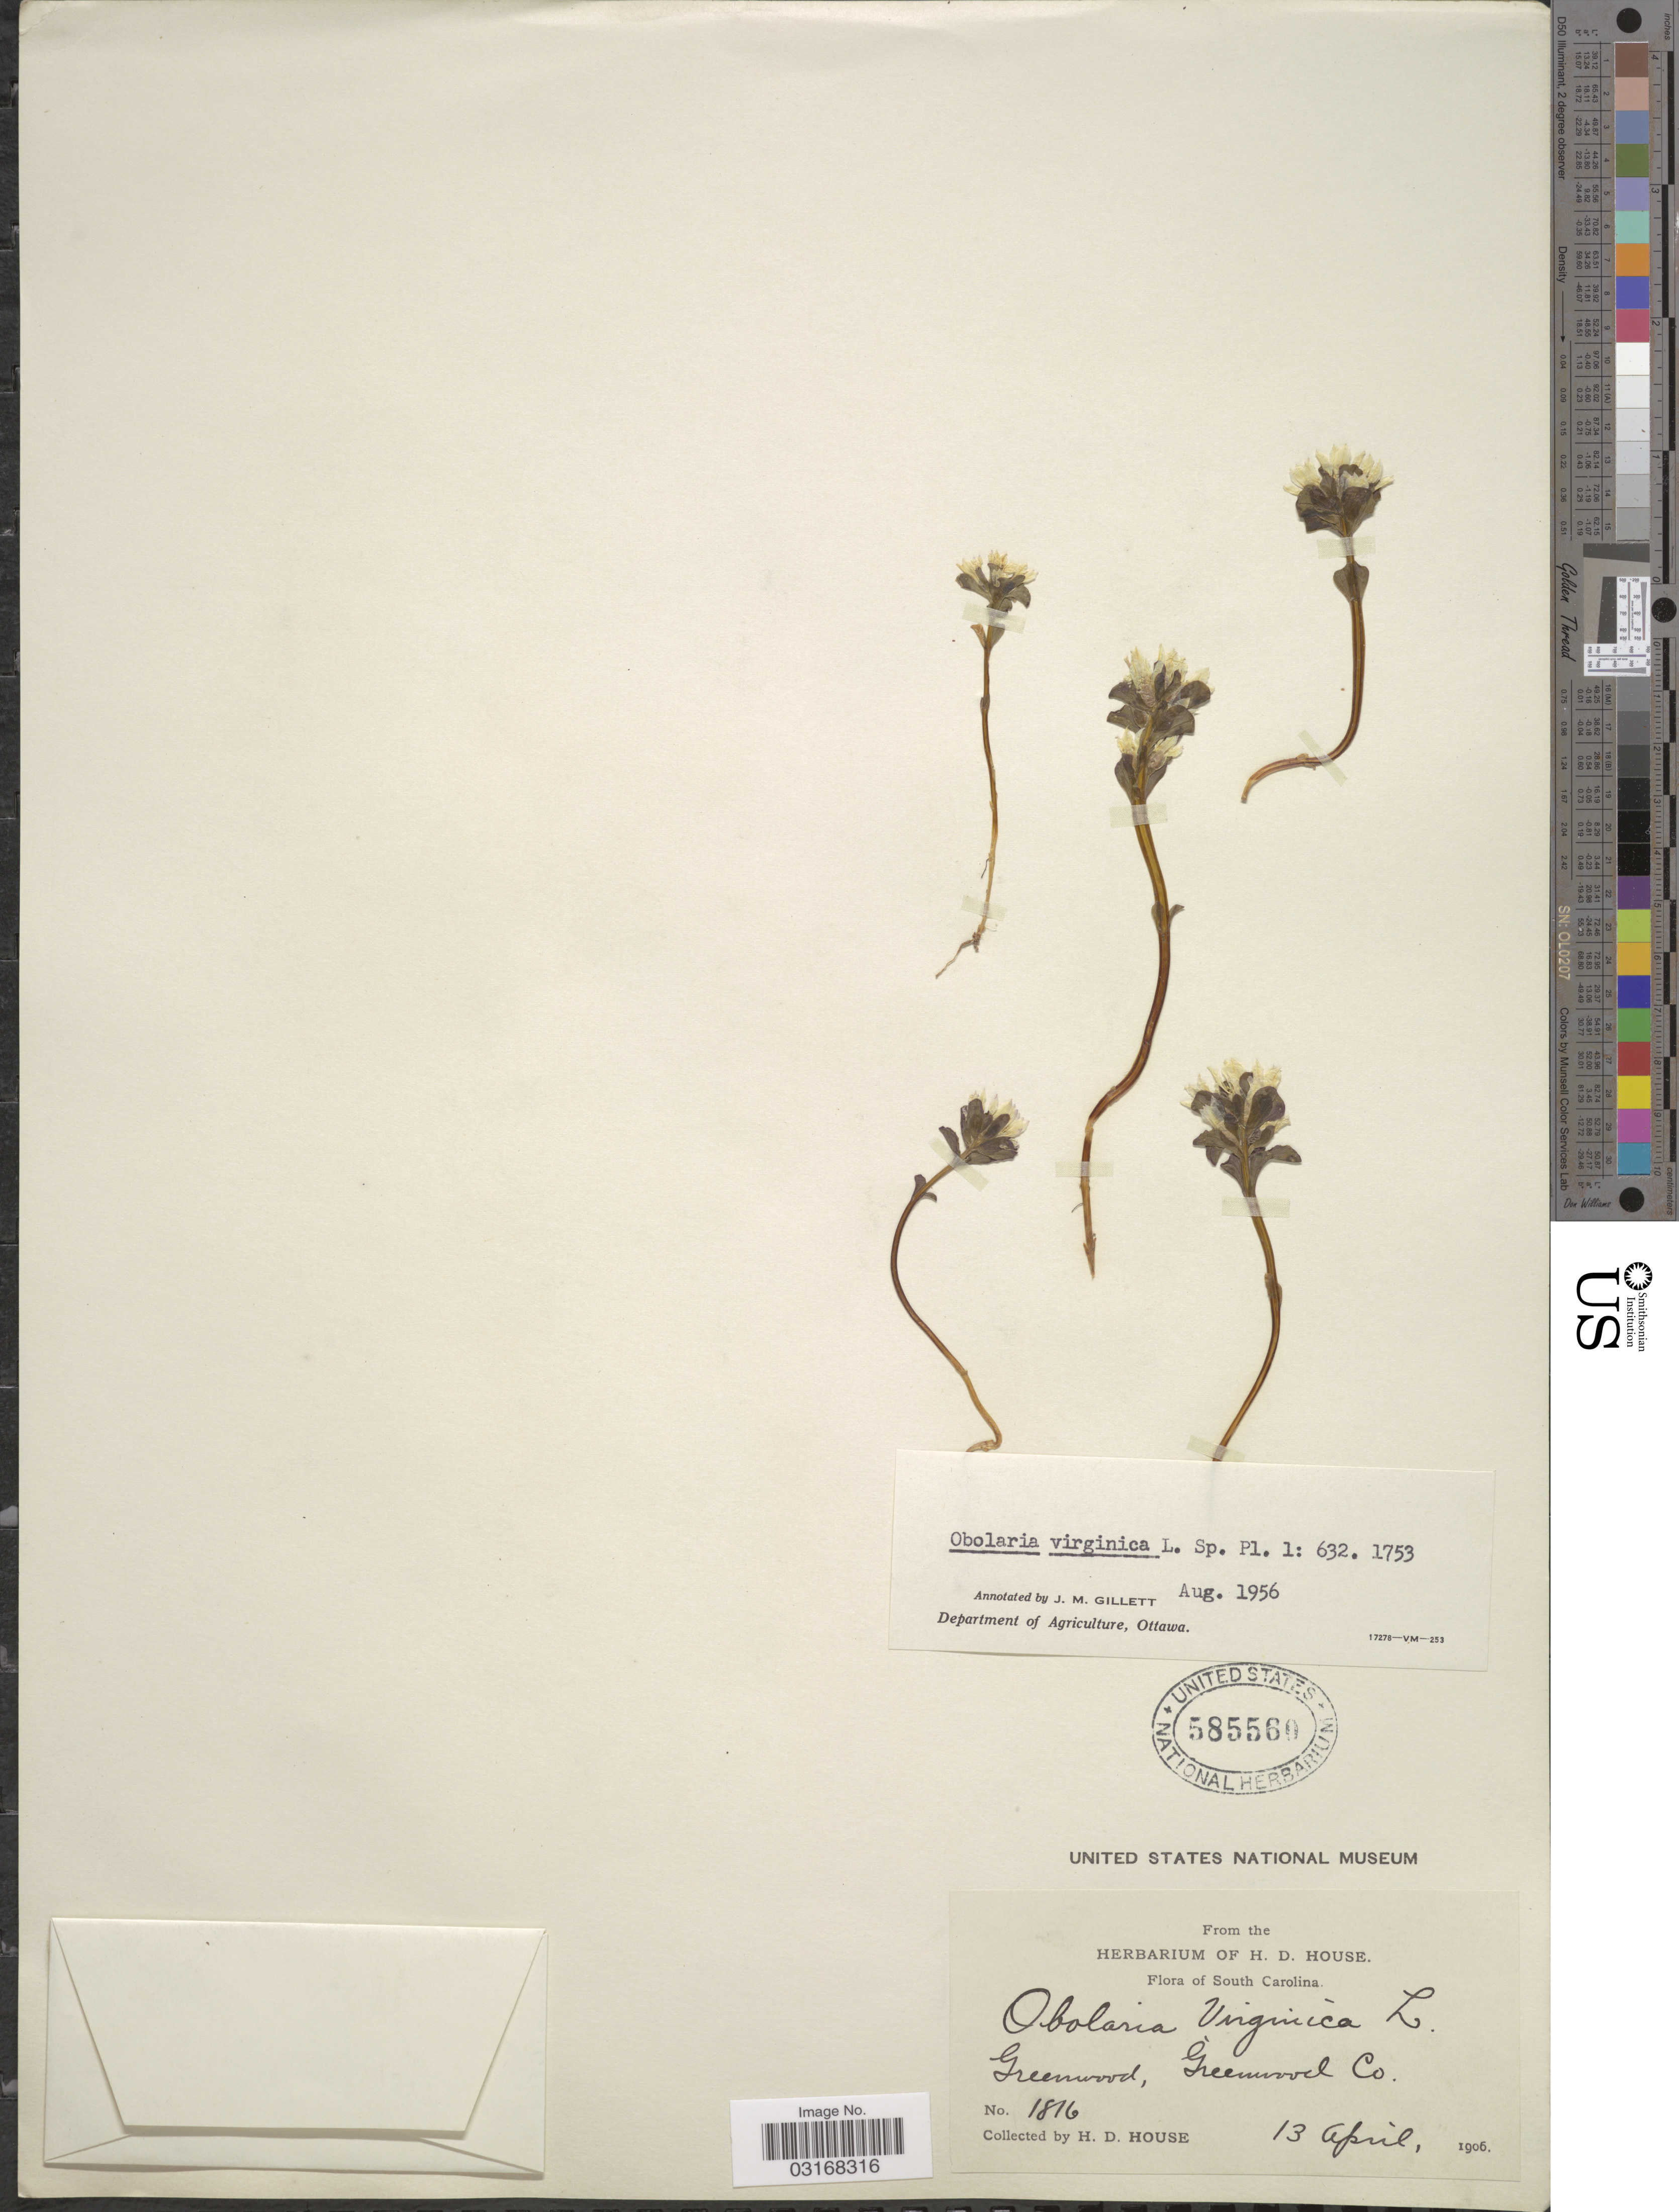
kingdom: Plantae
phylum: Tracheophyta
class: Magnoliopsida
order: Gentianales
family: Gentianaceae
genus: Obolaria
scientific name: Obolaria virginica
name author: L.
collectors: H. D. House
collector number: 1816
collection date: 1906-04-13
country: United States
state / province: South Carolina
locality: Greenwood, Greenwood Co.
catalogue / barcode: US 585560